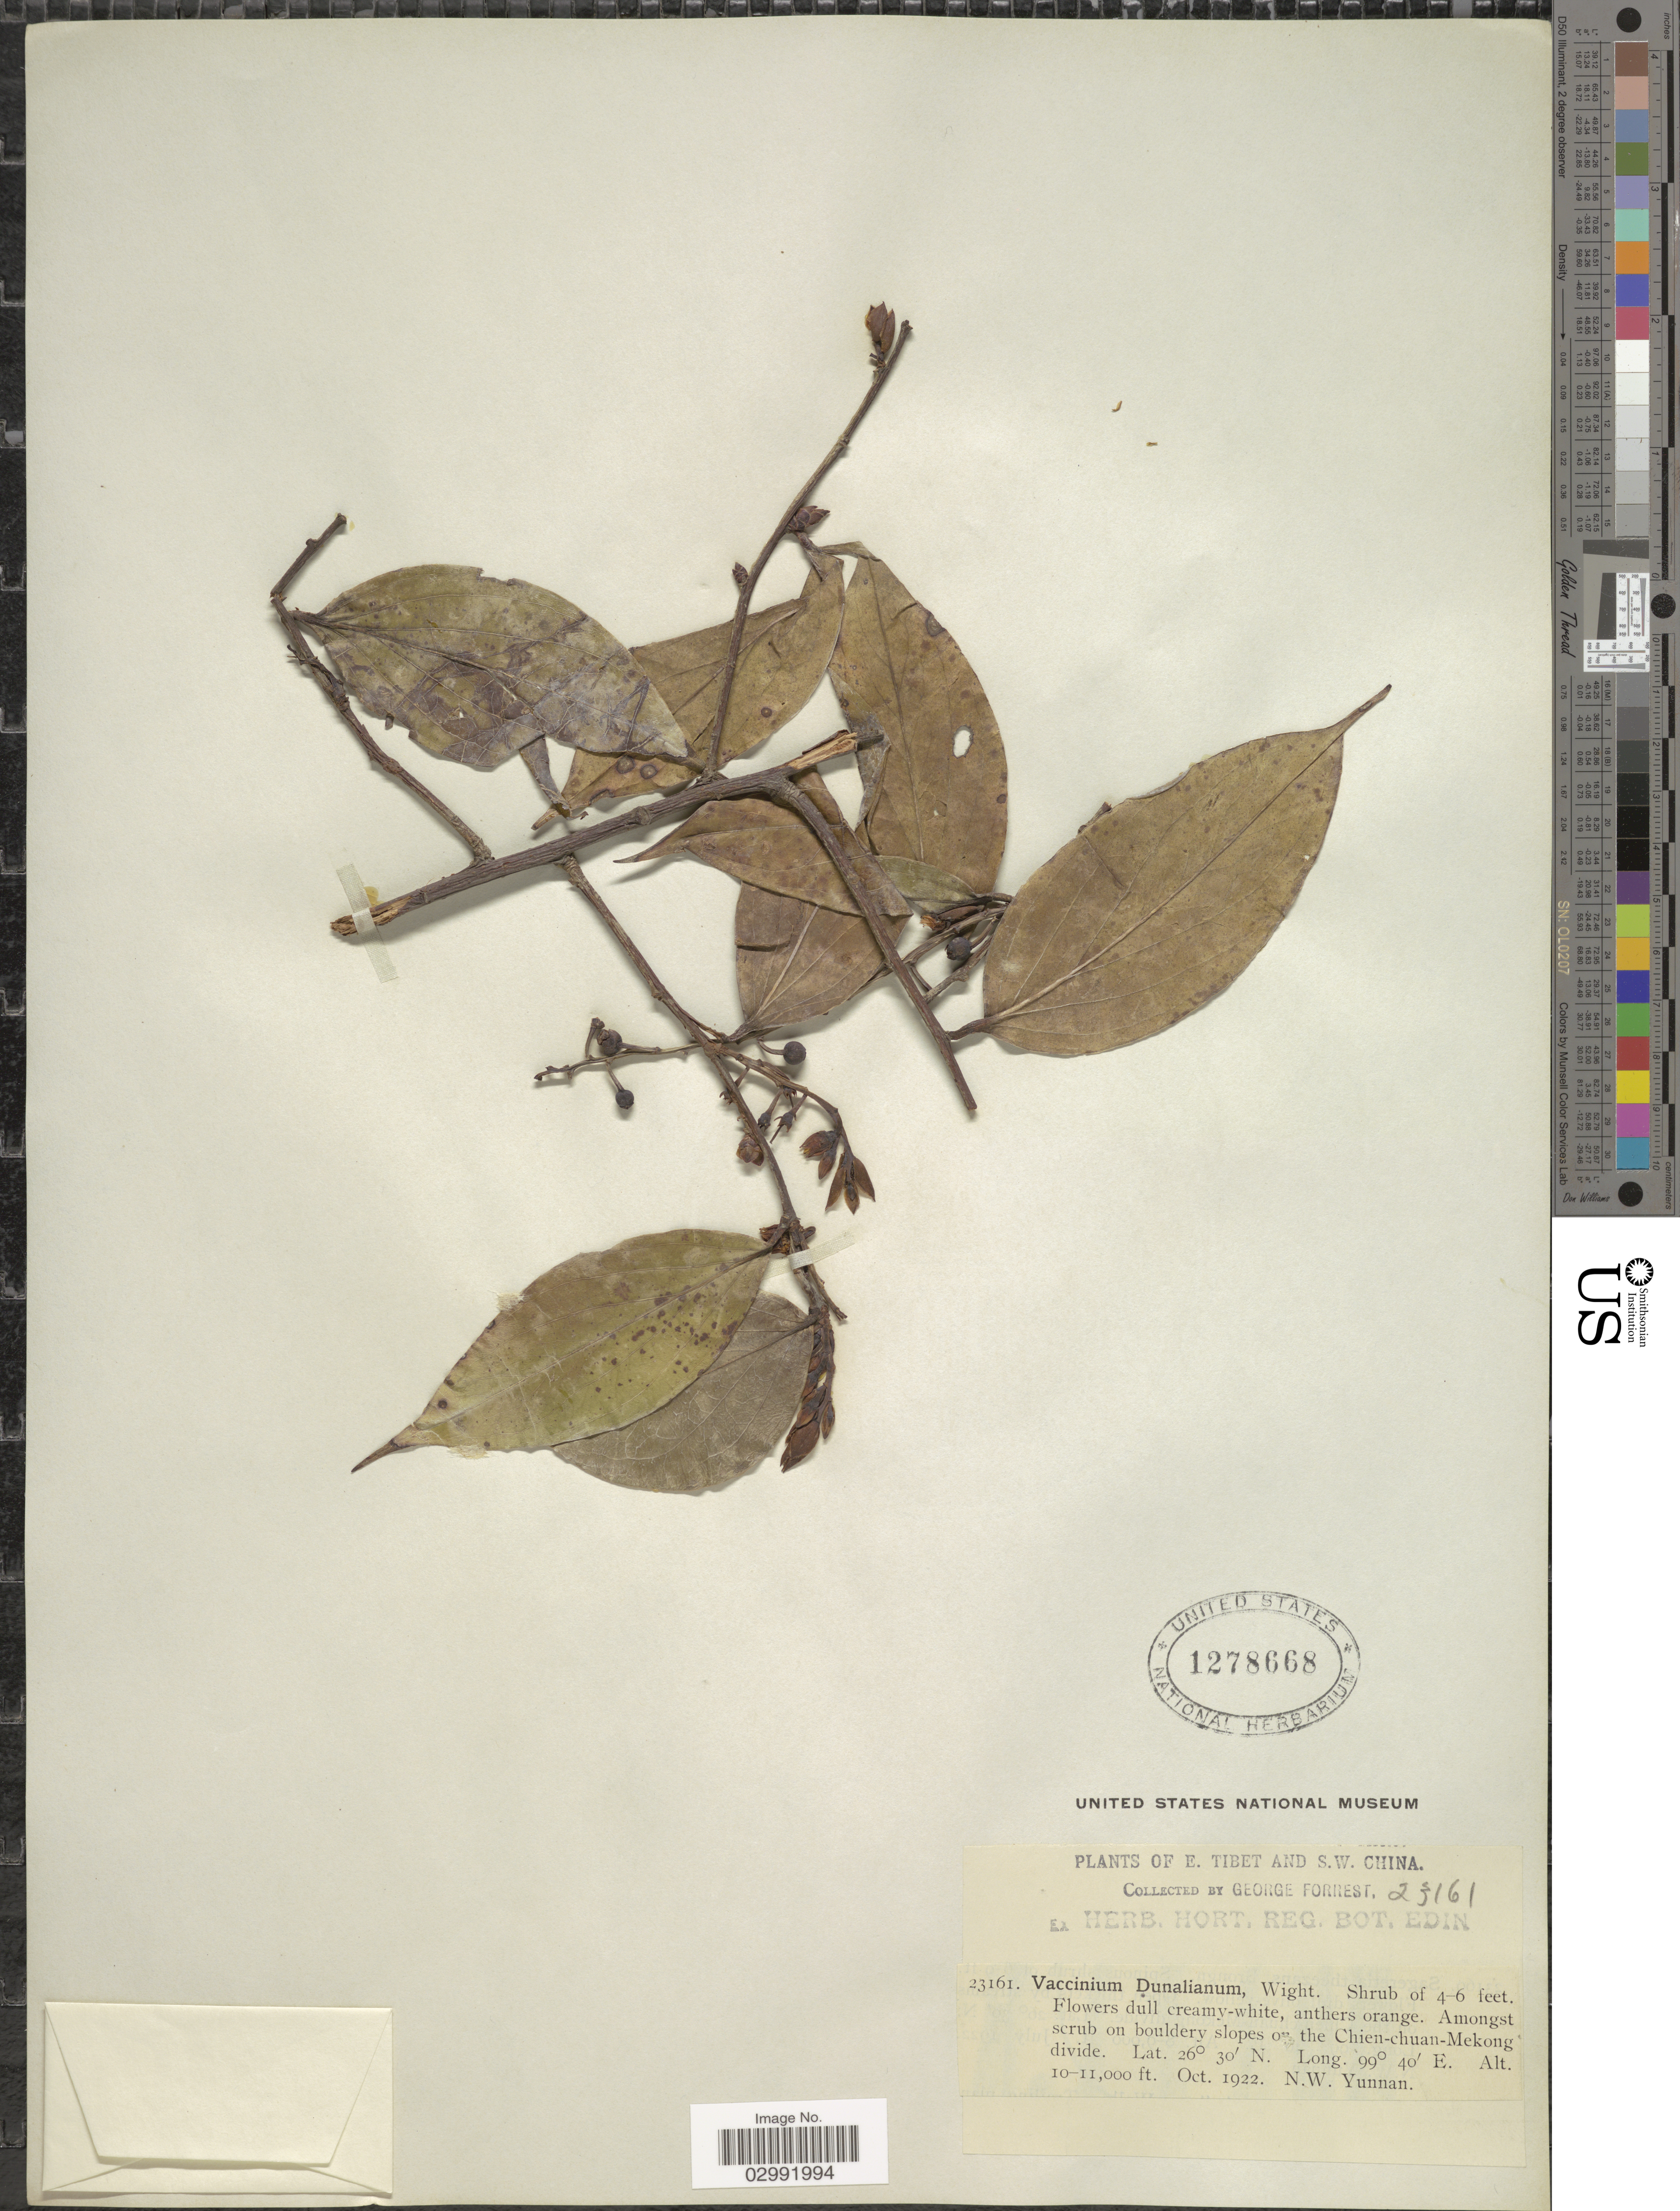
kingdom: Plantae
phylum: Tracheophyta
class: Magnoliopsida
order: Ericales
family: Ericaceae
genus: Vaccinium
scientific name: Vaccinium dunalianum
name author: Wight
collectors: G. Forrest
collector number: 23161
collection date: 1922-10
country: China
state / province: Yunnan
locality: S.W. China. Amongst scrub on bouldery slopes on the Chien-chuan-Mekong divide.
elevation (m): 3048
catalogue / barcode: US 1278668